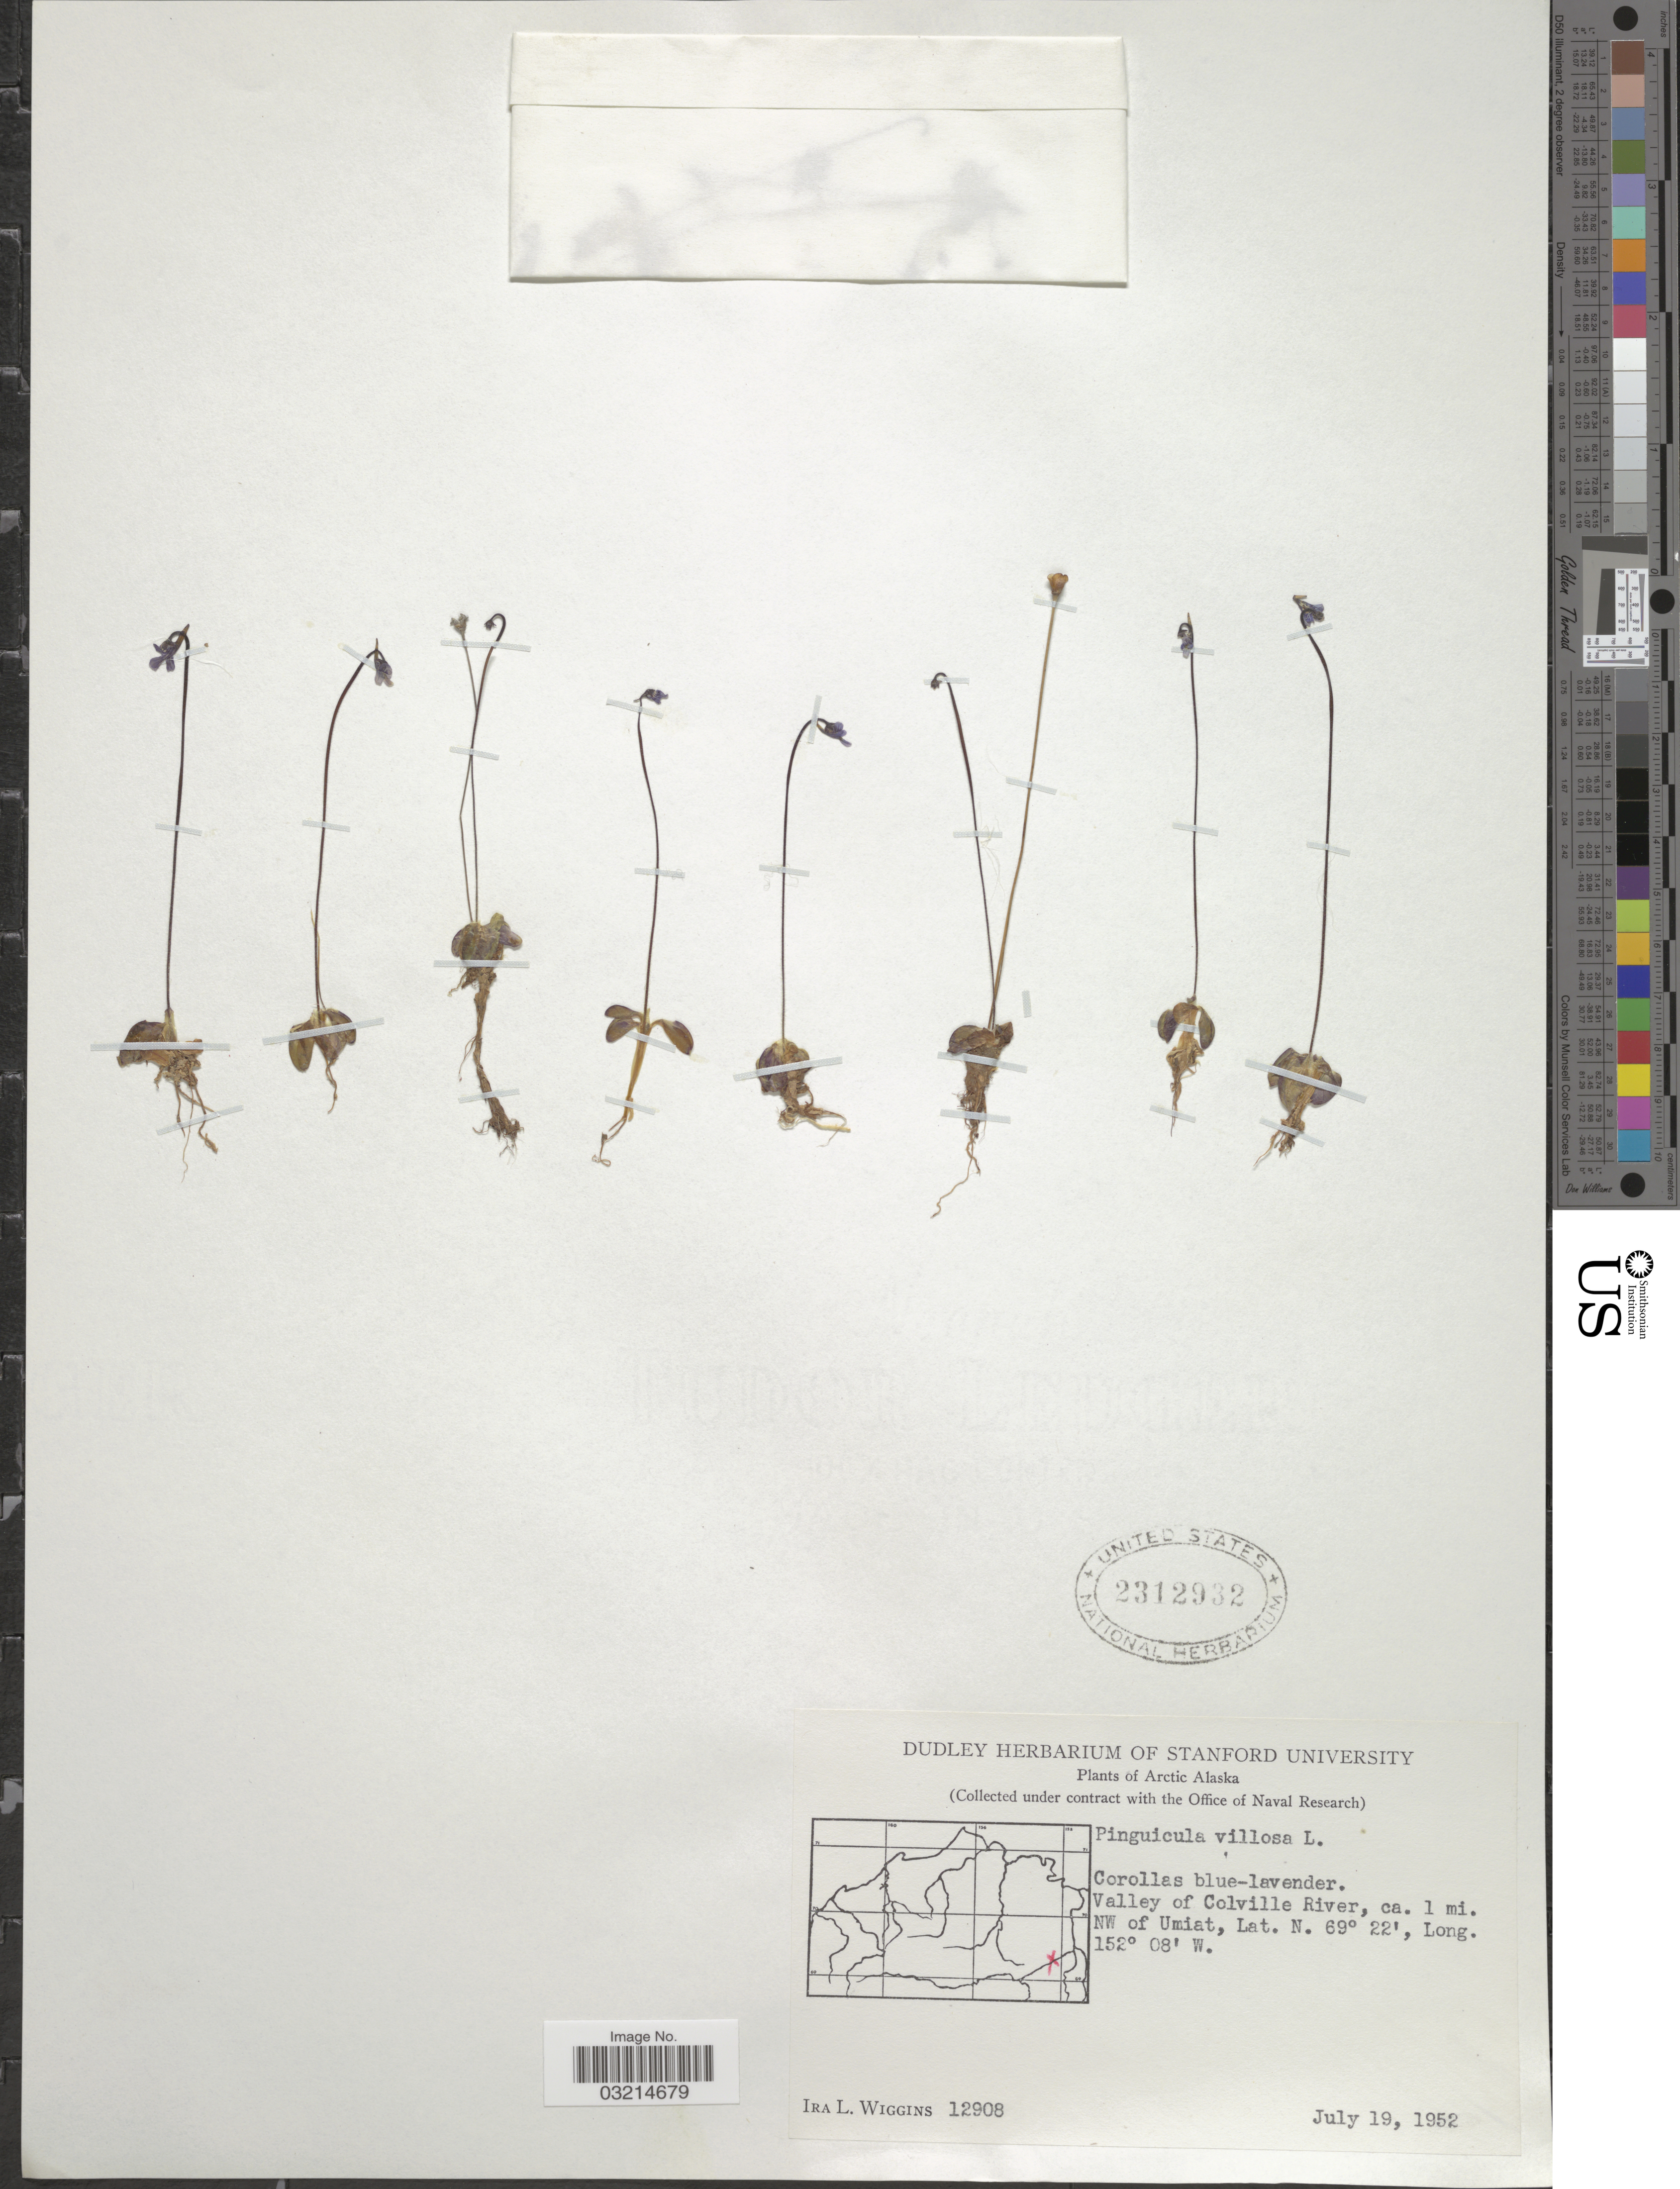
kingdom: Plantae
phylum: Tracheophyta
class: Magnoliopsida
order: Lamiales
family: Lentibulariaceae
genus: Pinguicula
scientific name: Pinguicula villosa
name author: L.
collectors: I. L. Wiggins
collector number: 12908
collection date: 1952-07-19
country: United States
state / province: Alaska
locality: Arctic Alaska, Valley of Colville River, ca. 1 mi. NW of Umiat.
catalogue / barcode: US 2312932